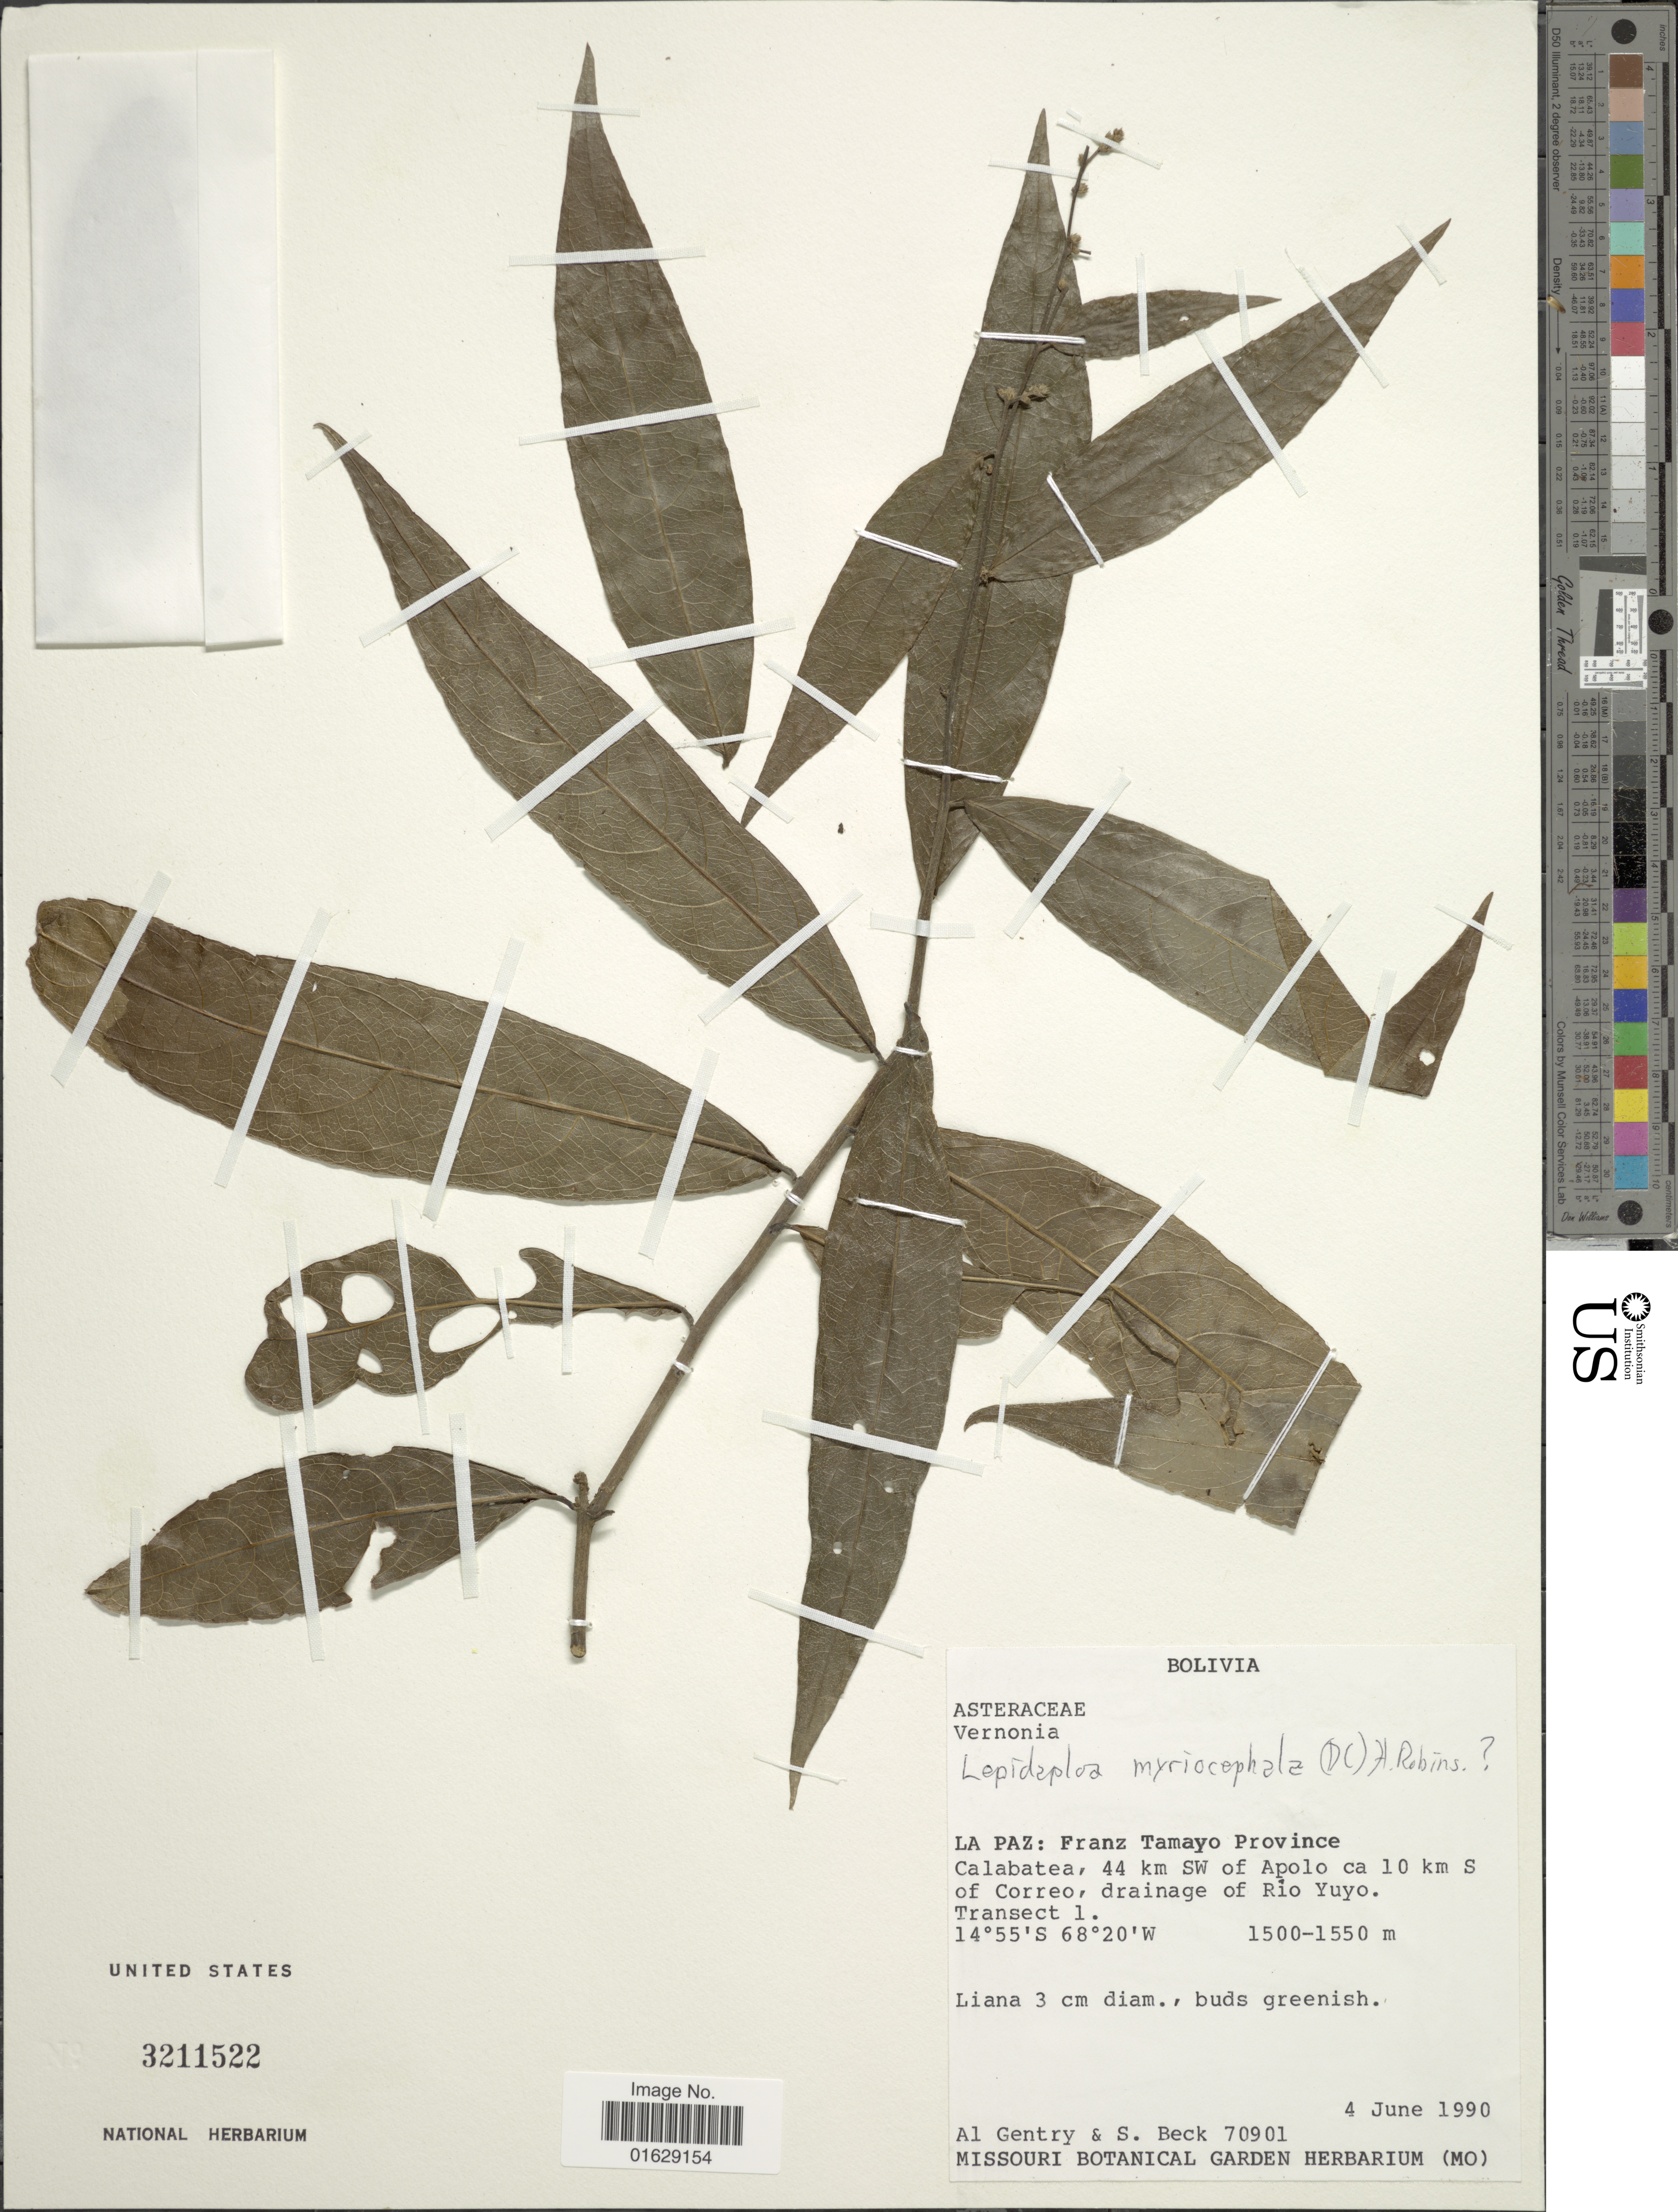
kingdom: Plantae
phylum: Tracheophyta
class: Magnoliopsida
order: Asterales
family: Asteraceae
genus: Lepidaploa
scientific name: Lepidaploa myriocephala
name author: (DC.) H. Rob.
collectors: A. H. Gentry & S. G. Beck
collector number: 70901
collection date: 1990-06-04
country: Bolivia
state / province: La Paz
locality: La Paz: Franz Tamayo Province, Calabatea, 44 km SW of Apolo ca 10 km S of Correo, drainage of Rio Yuyo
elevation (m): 1500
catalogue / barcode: US 3211522